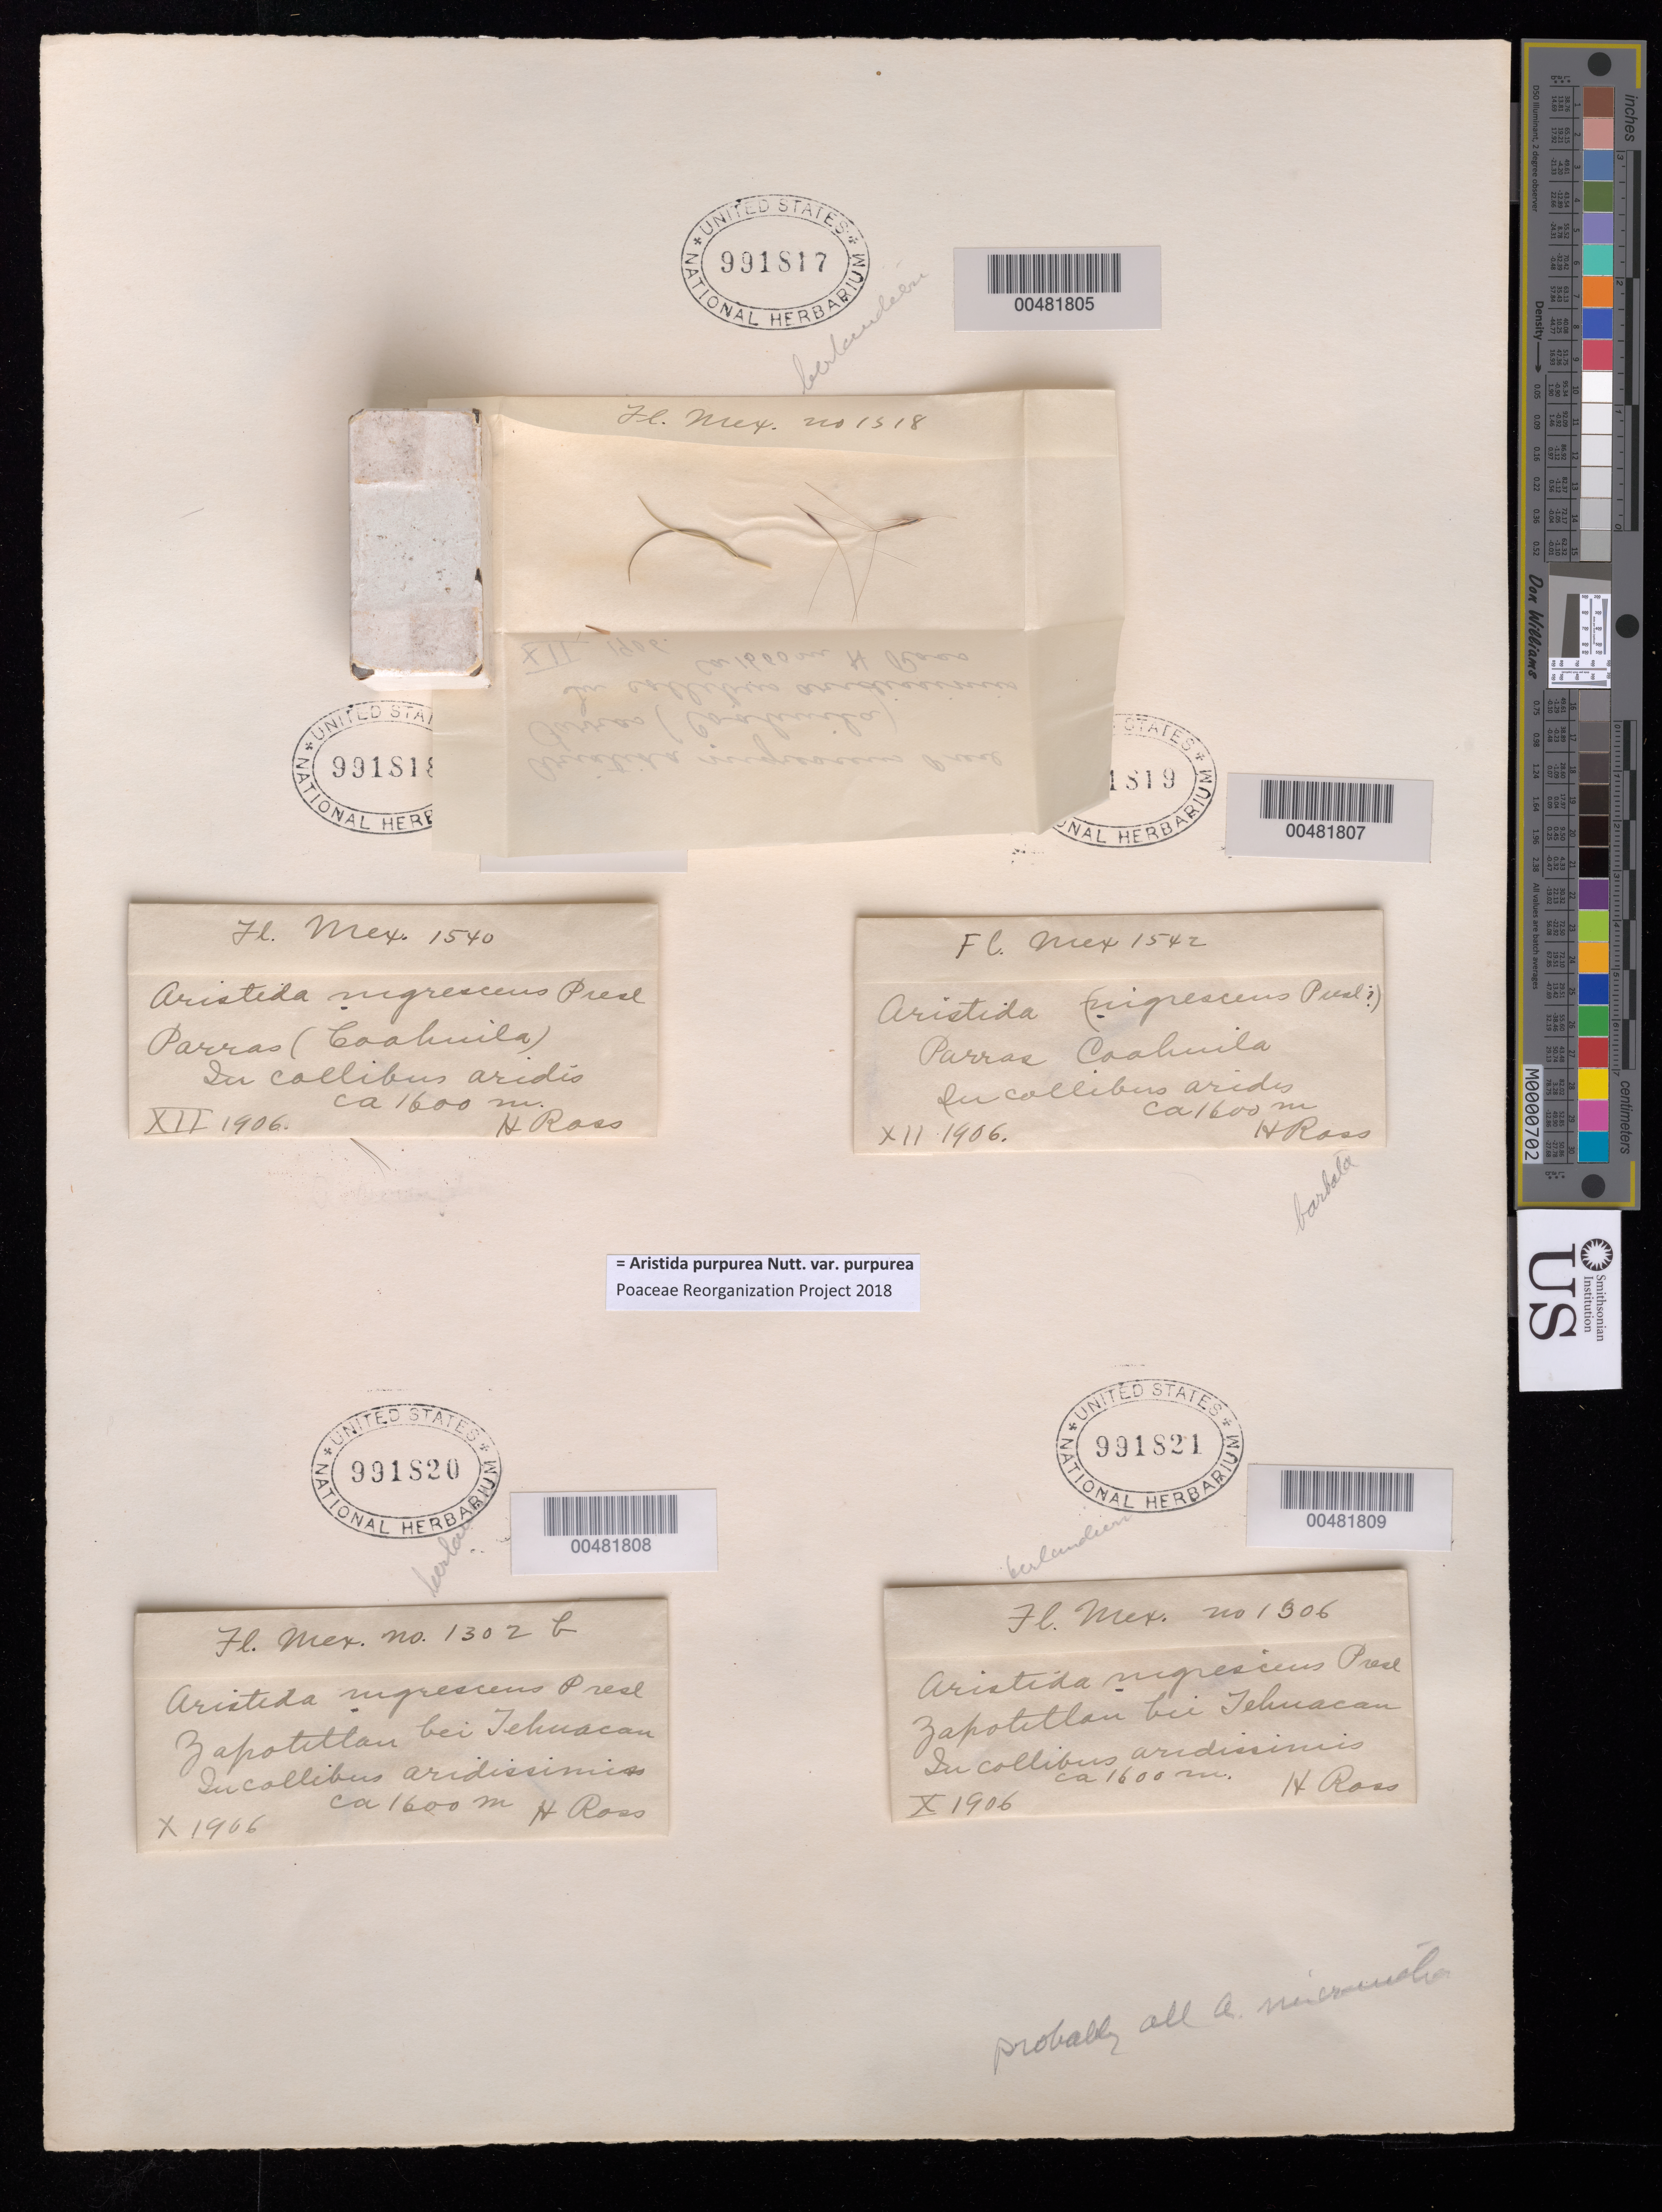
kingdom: Plantae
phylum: Tracheophyta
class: Liliopsida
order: Poales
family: Poaceae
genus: Aristida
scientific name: Aristida purpurea var. purpurea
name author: Nutt.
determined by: Poaceae Reorganization Project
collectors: H. Ross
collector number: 1318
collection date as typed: Dec 1906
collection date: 1906-12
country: Mexico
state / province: Coahuila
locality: Parras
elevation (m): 1600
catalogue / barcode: US 991817